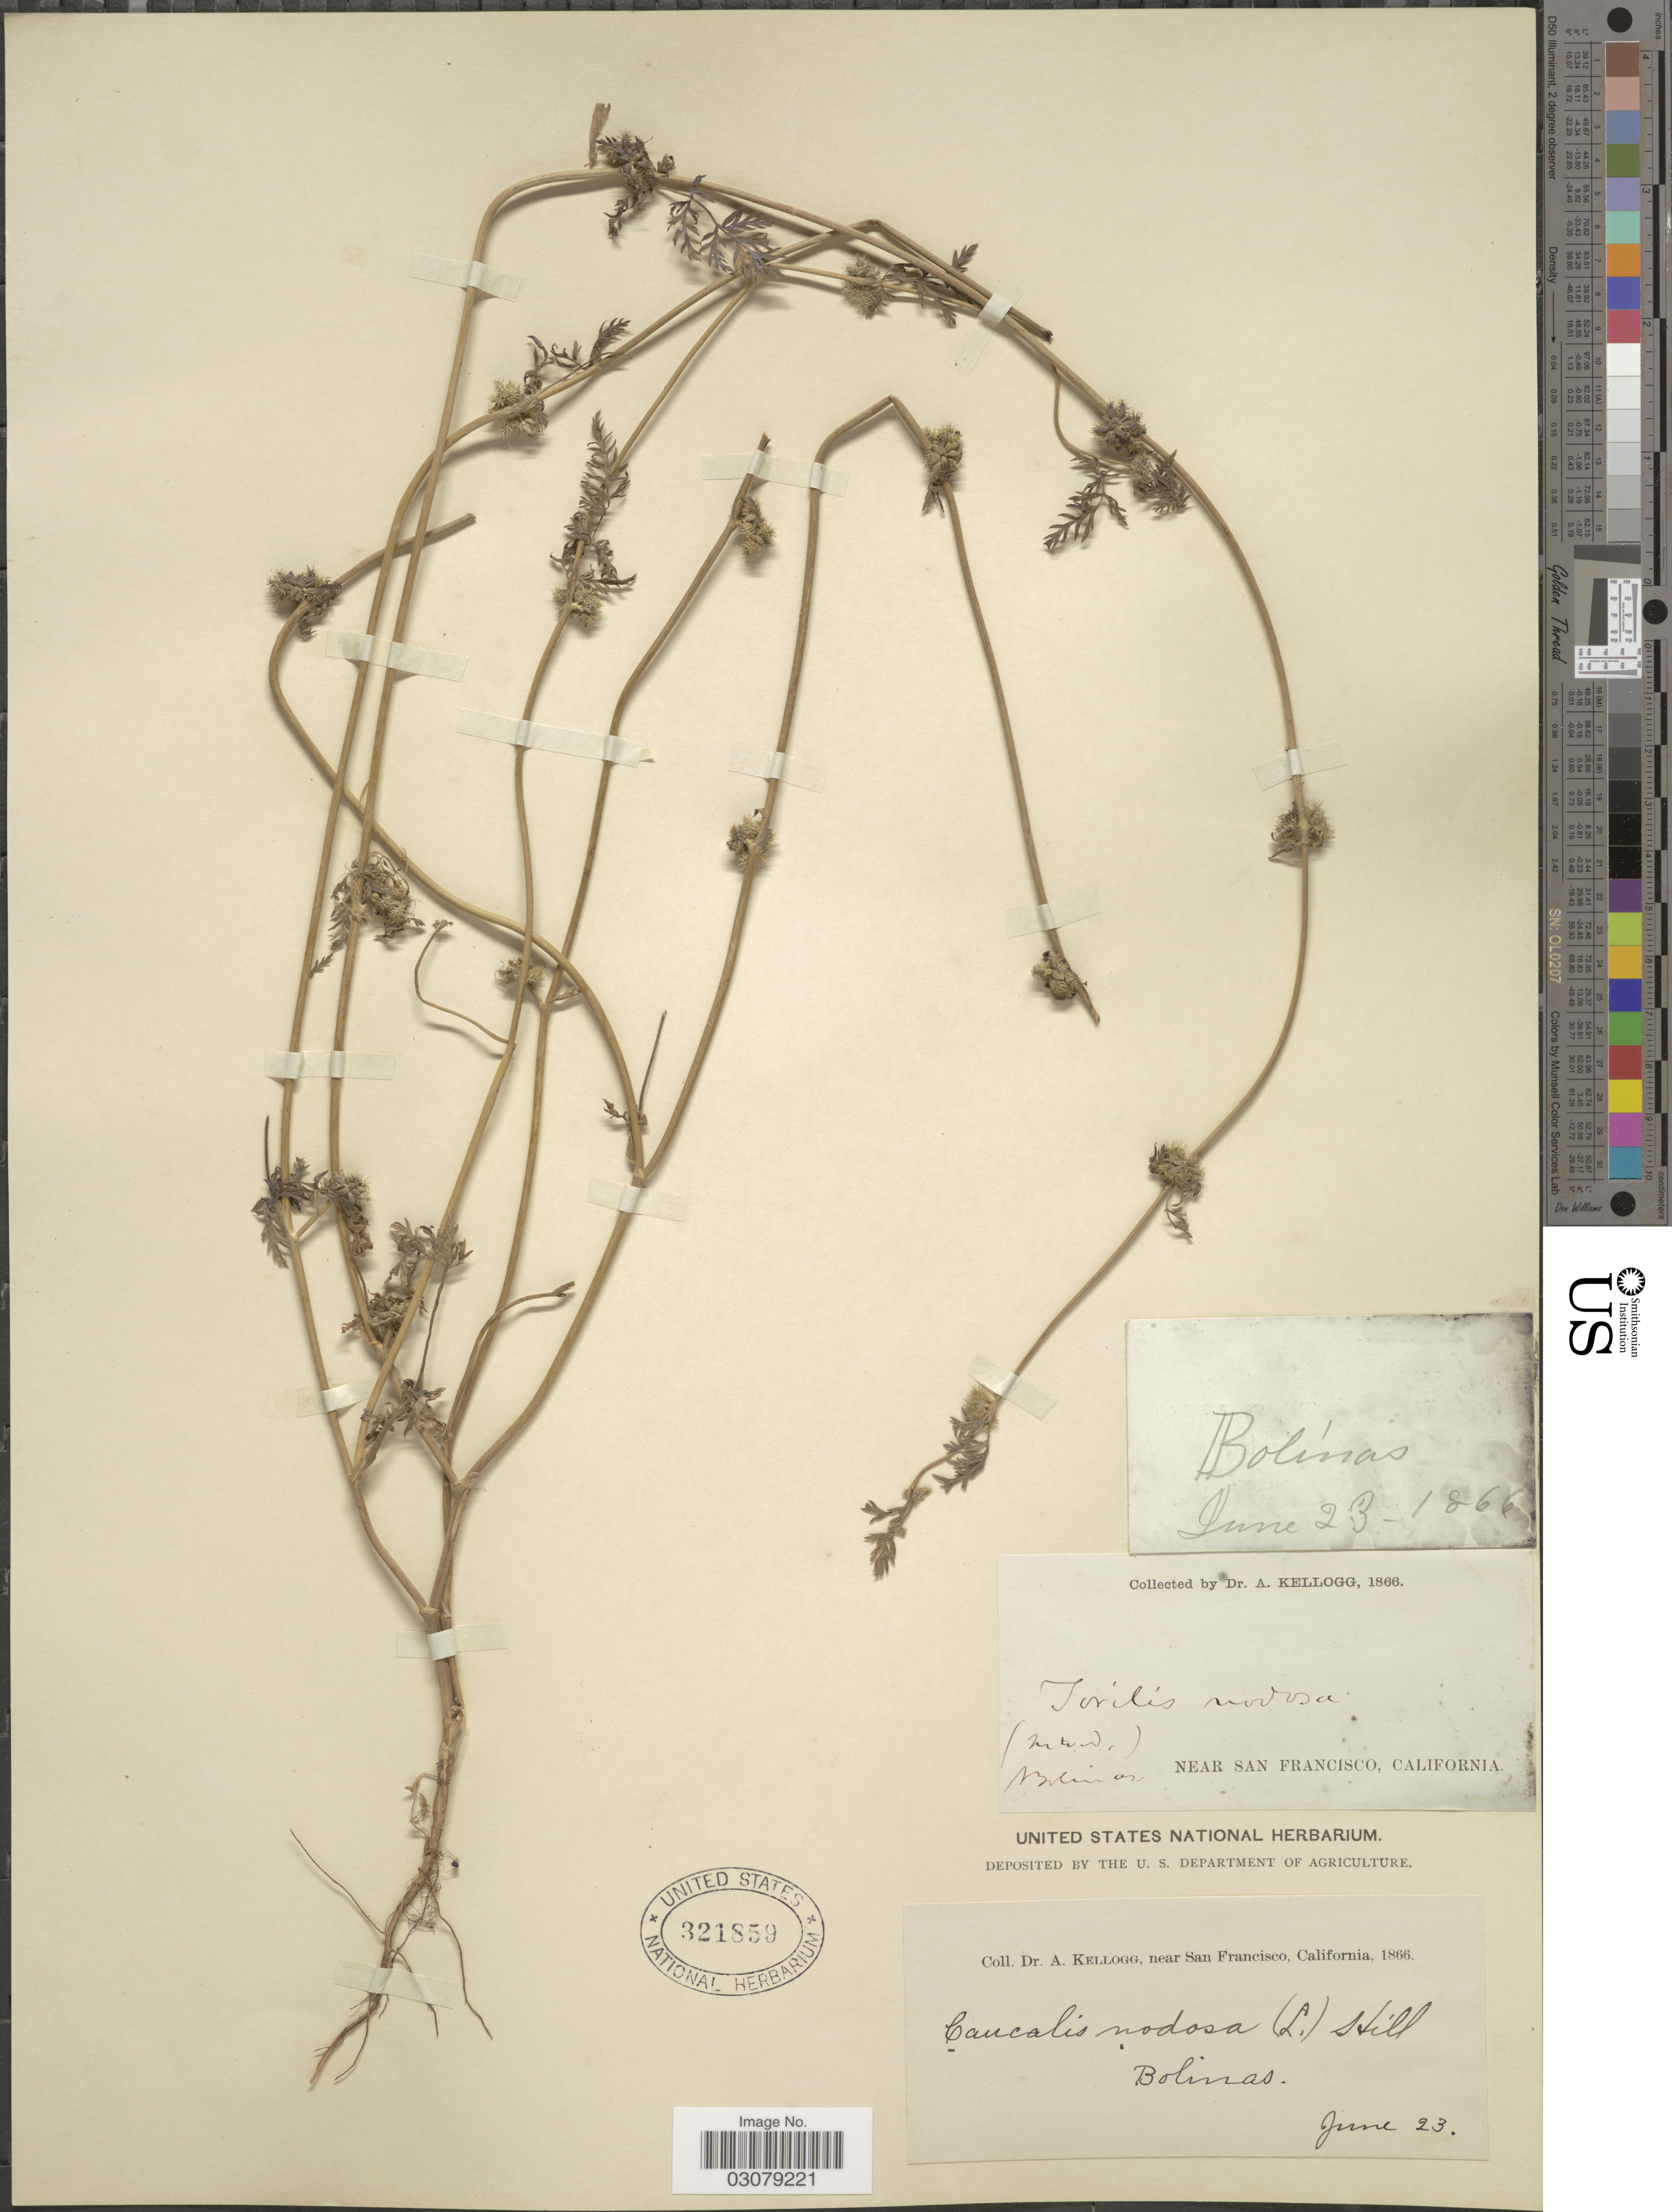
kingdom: Plantae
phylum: Tracheophyta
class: Magnoliopsida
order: Apiales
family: Apiaceae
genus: Torilis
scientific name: Torilis nodosa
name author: (L.) Gaertn.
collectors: A. Kellogg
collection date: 1866-06-23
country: United States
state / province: California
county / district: San Francisco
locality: Bolinas, Near San Francisco.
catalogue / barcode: US 321859